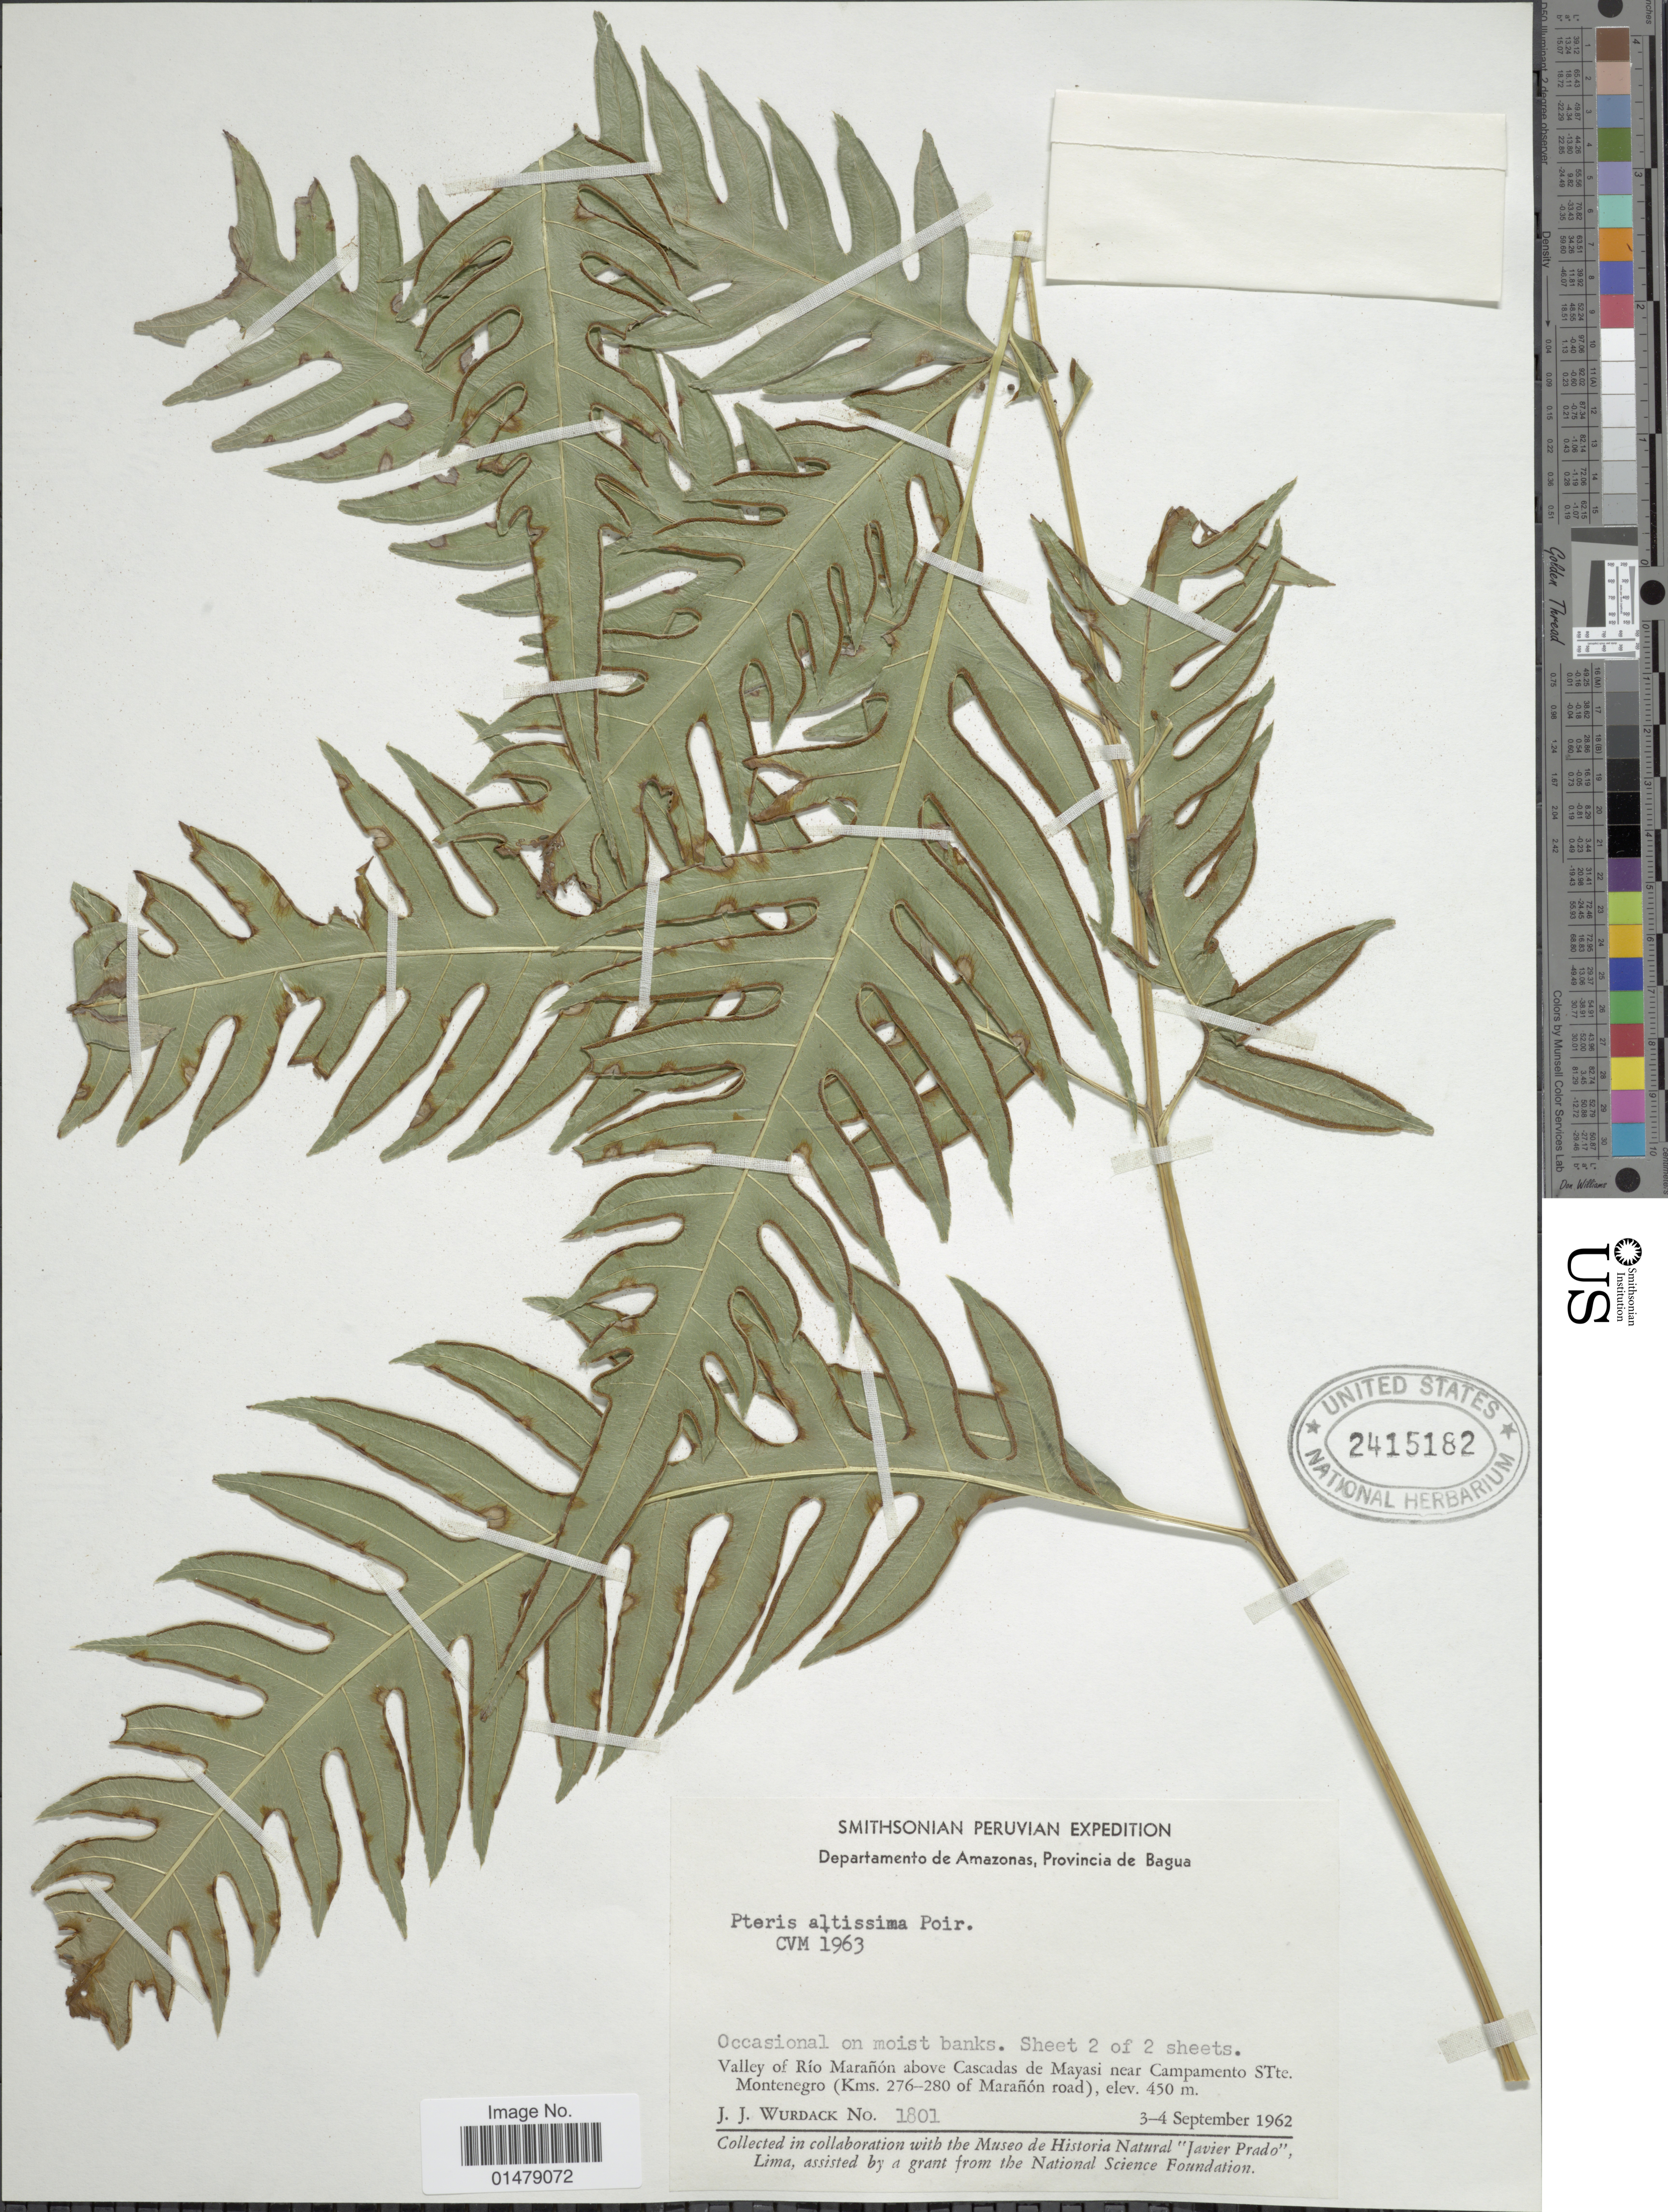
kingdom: Plantae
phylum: Tracheophyta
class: Polypodiopsida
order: Polypodiales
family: Pteridaceae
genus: Pteris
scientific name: Pteris altissima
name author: Poir.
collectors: J. J. Wurdack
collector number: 1801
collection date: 1962-09-03/1962-09-04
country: Peru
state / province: Amazonas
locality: Departamento de Amazonas, Provincia de Bagua. Valley of Rio Maranon above Cascadas de Mayasi near Campamento STte. Montenegro (Kms.276-280 of Maranon road).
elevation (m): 450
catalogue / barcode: US 2415182